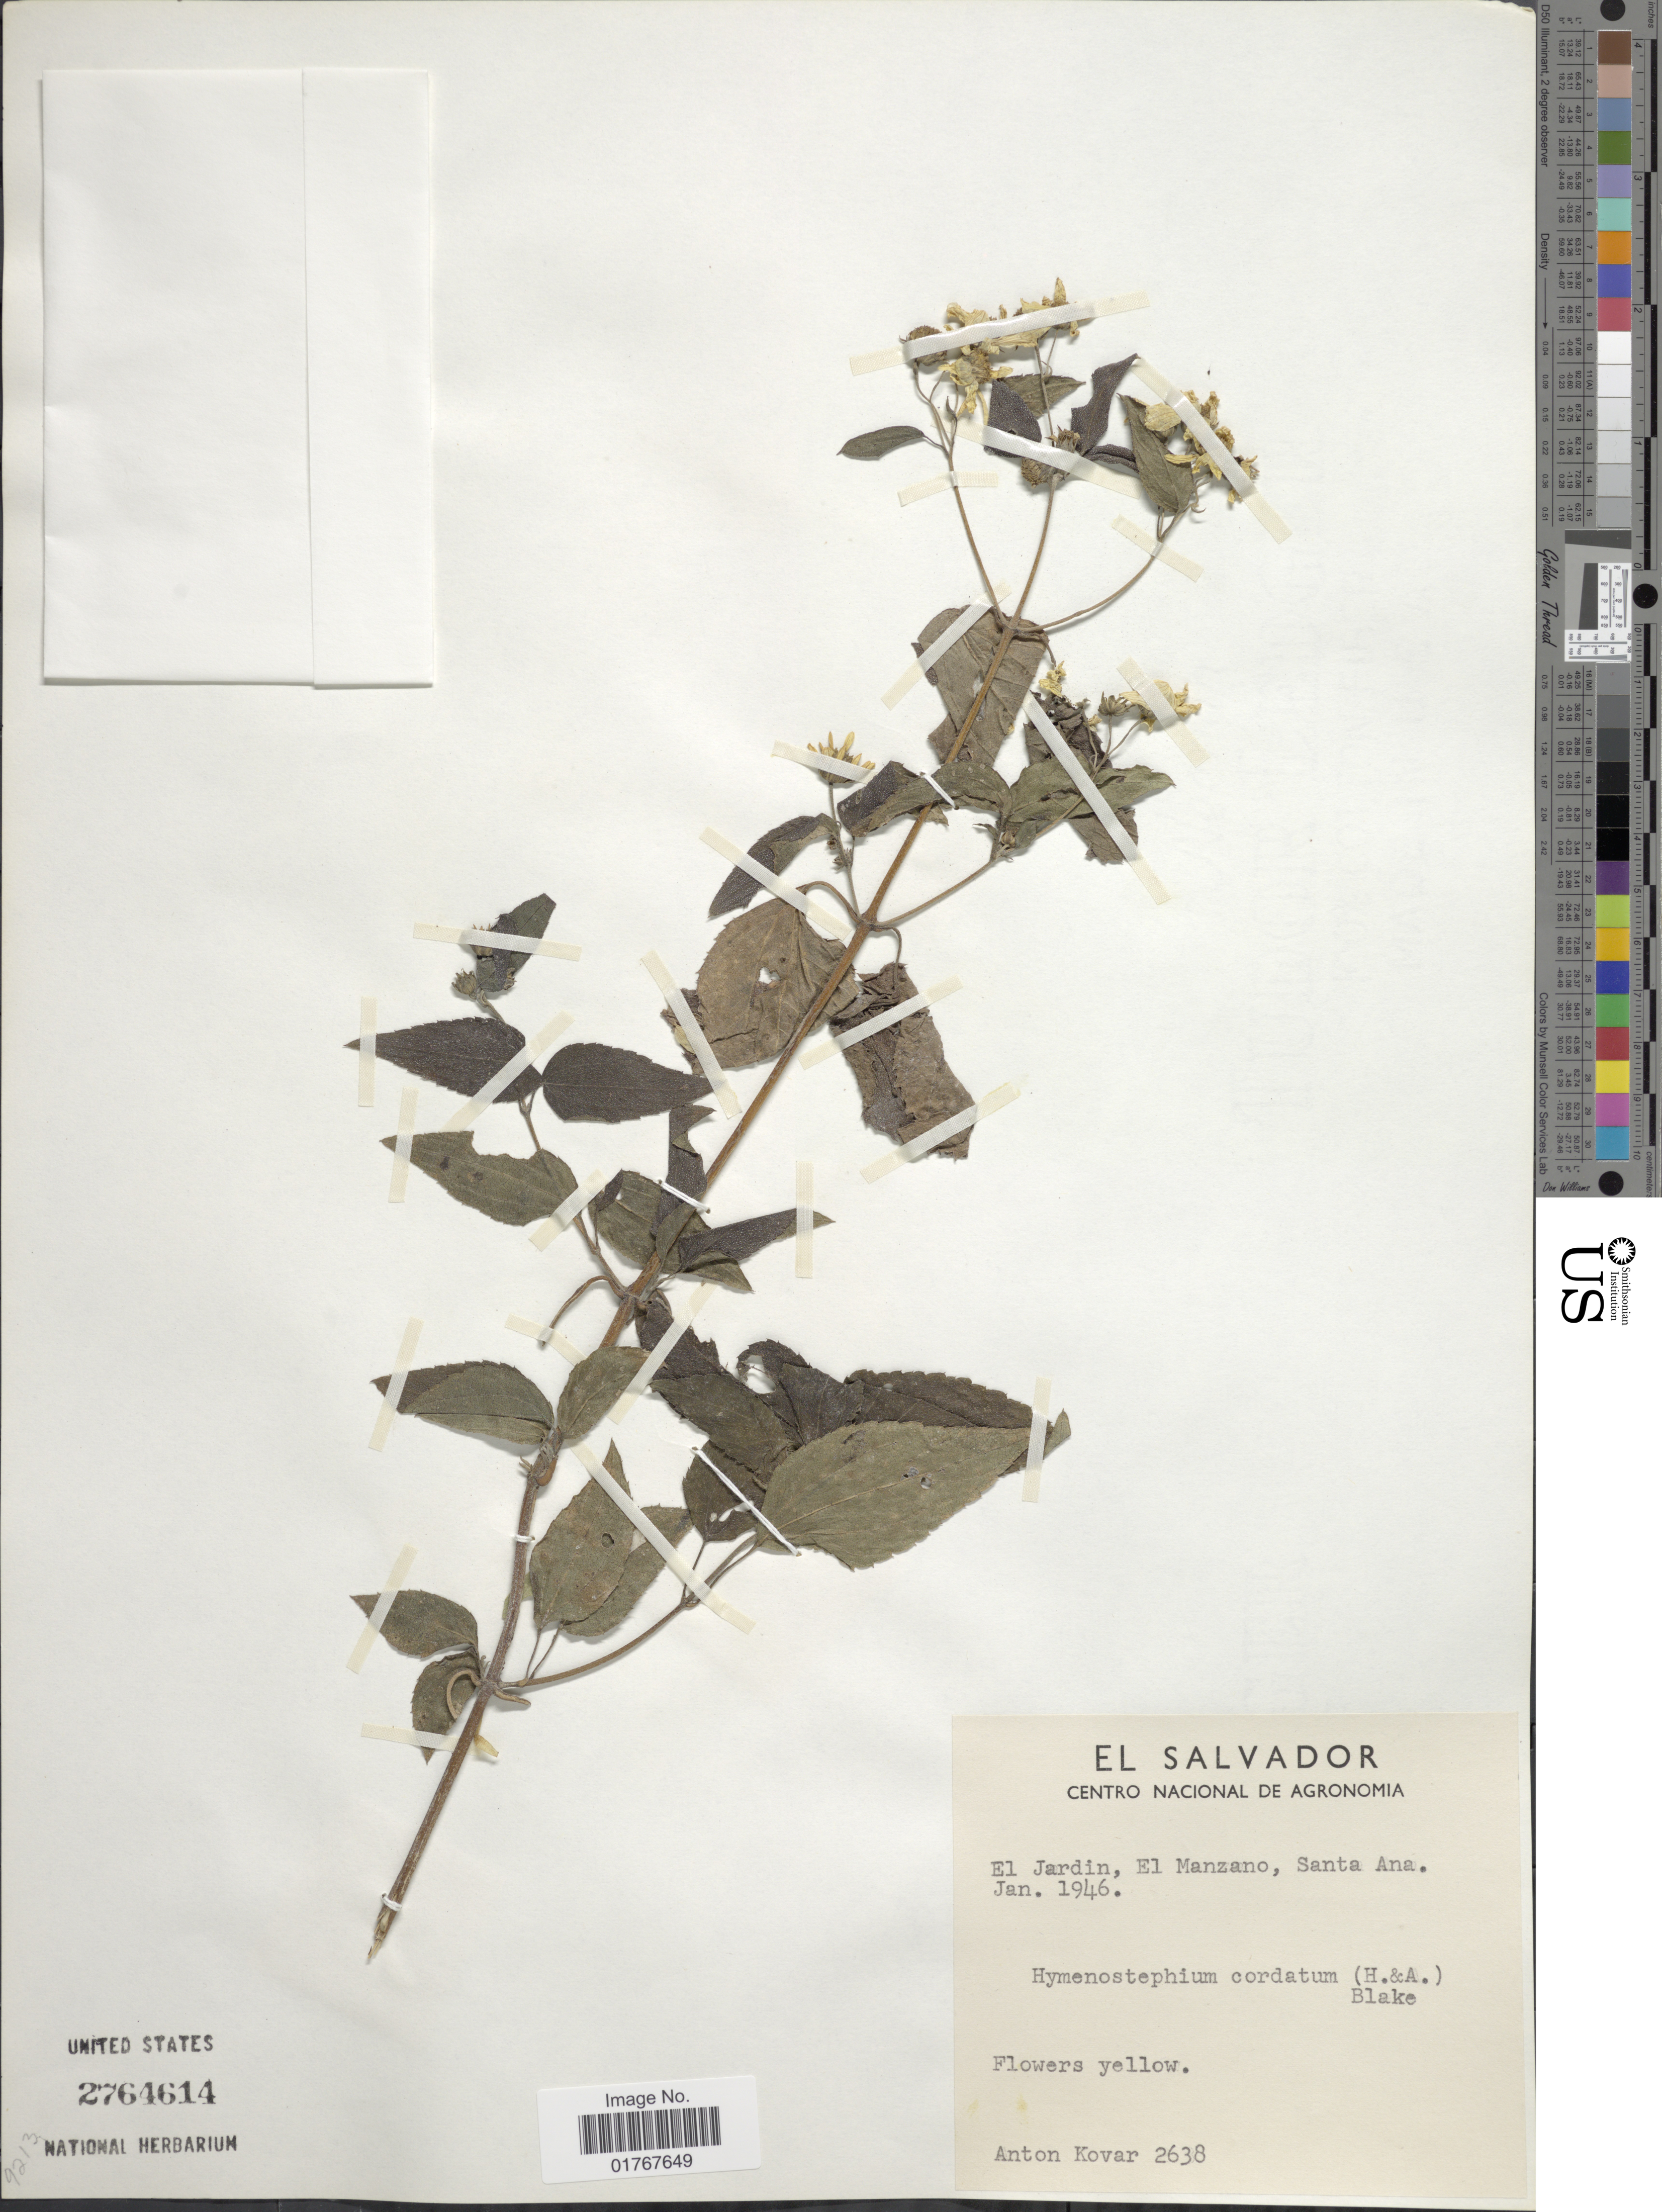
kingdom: Plantae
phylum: Tracheophyta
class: Magnoliopsida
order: Asterales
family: Asteraceae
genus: Viguiera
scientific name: Viguiera cordata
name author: (Hook. & Arn.) D'Arcy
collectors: A. Kovar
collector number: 2638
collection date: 1946-01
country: El Salvador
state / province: Santa Ana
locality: El Jardin, El Manzano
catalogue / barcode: US 2764614